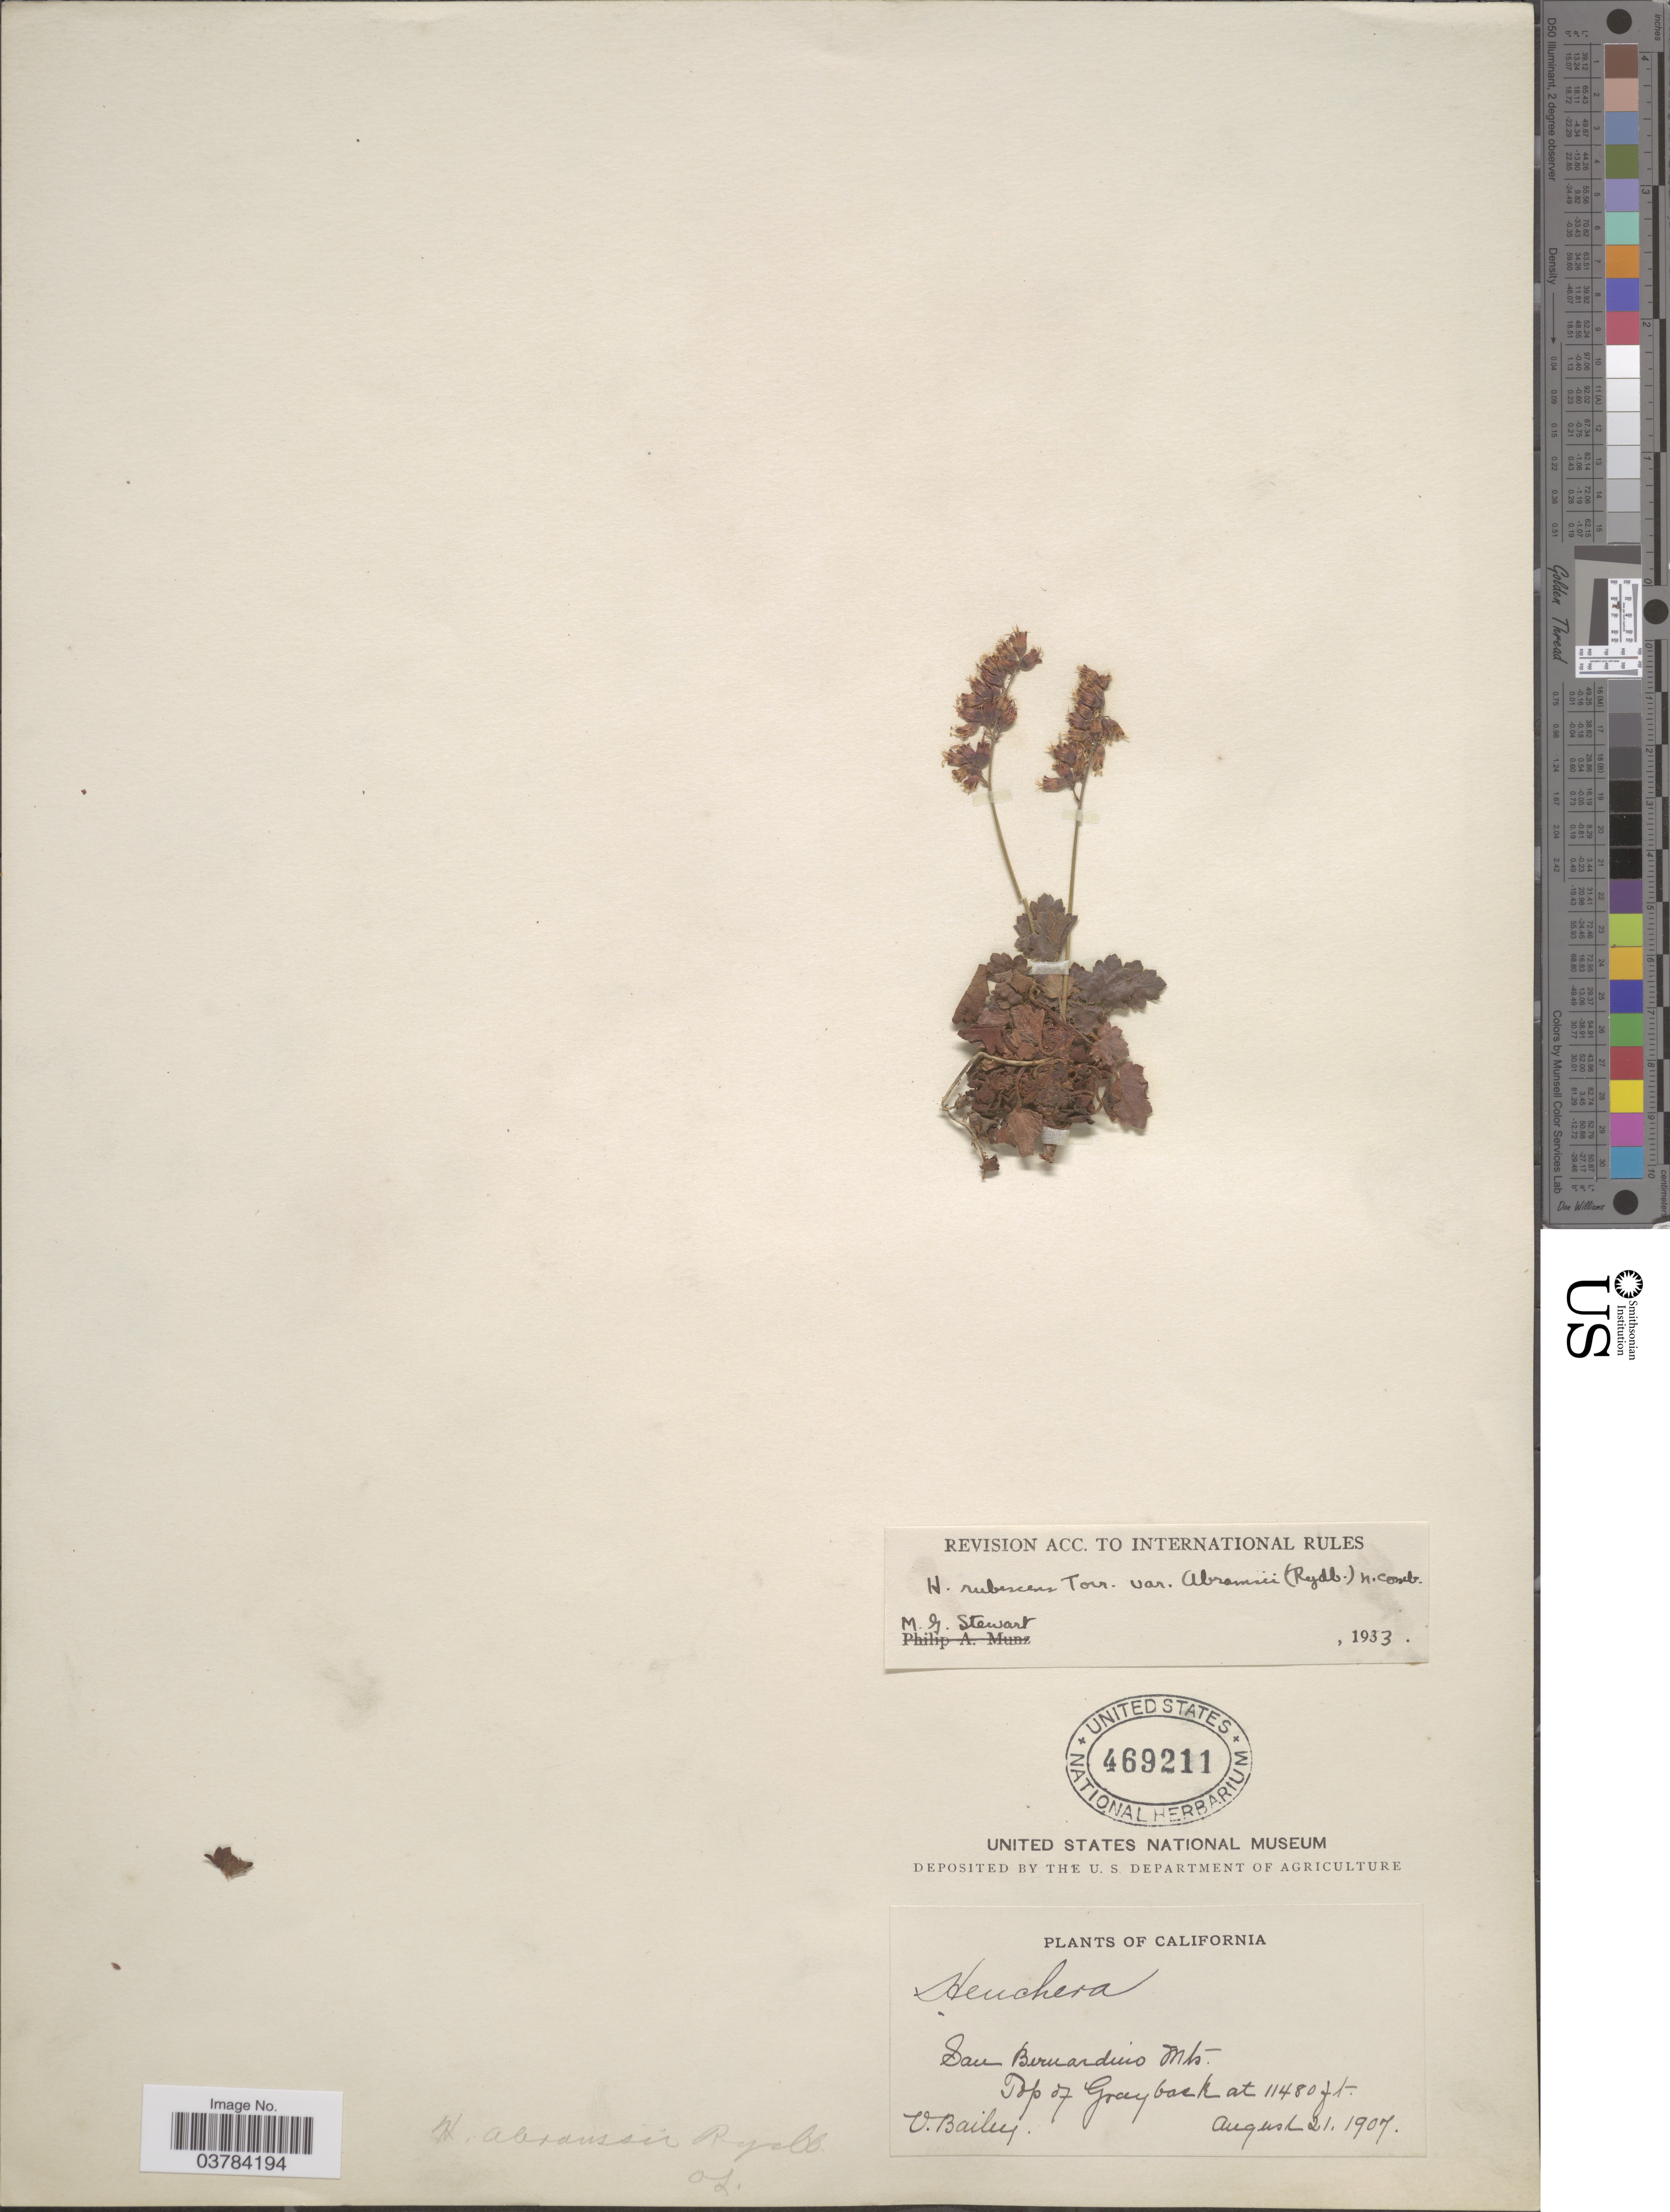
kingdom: Plantae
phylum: Tracheophyta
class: Magnoliopsida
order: Saxifragales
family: Saxifragaceae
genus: Heuchera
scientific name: Heuchera abramsii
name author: Rydb.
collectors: V. Bailey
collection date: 1907-08-21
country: United States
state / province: California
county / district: San Bernardino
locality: San Bernandino Mts. Top of Grayback.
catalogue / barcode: US 469211